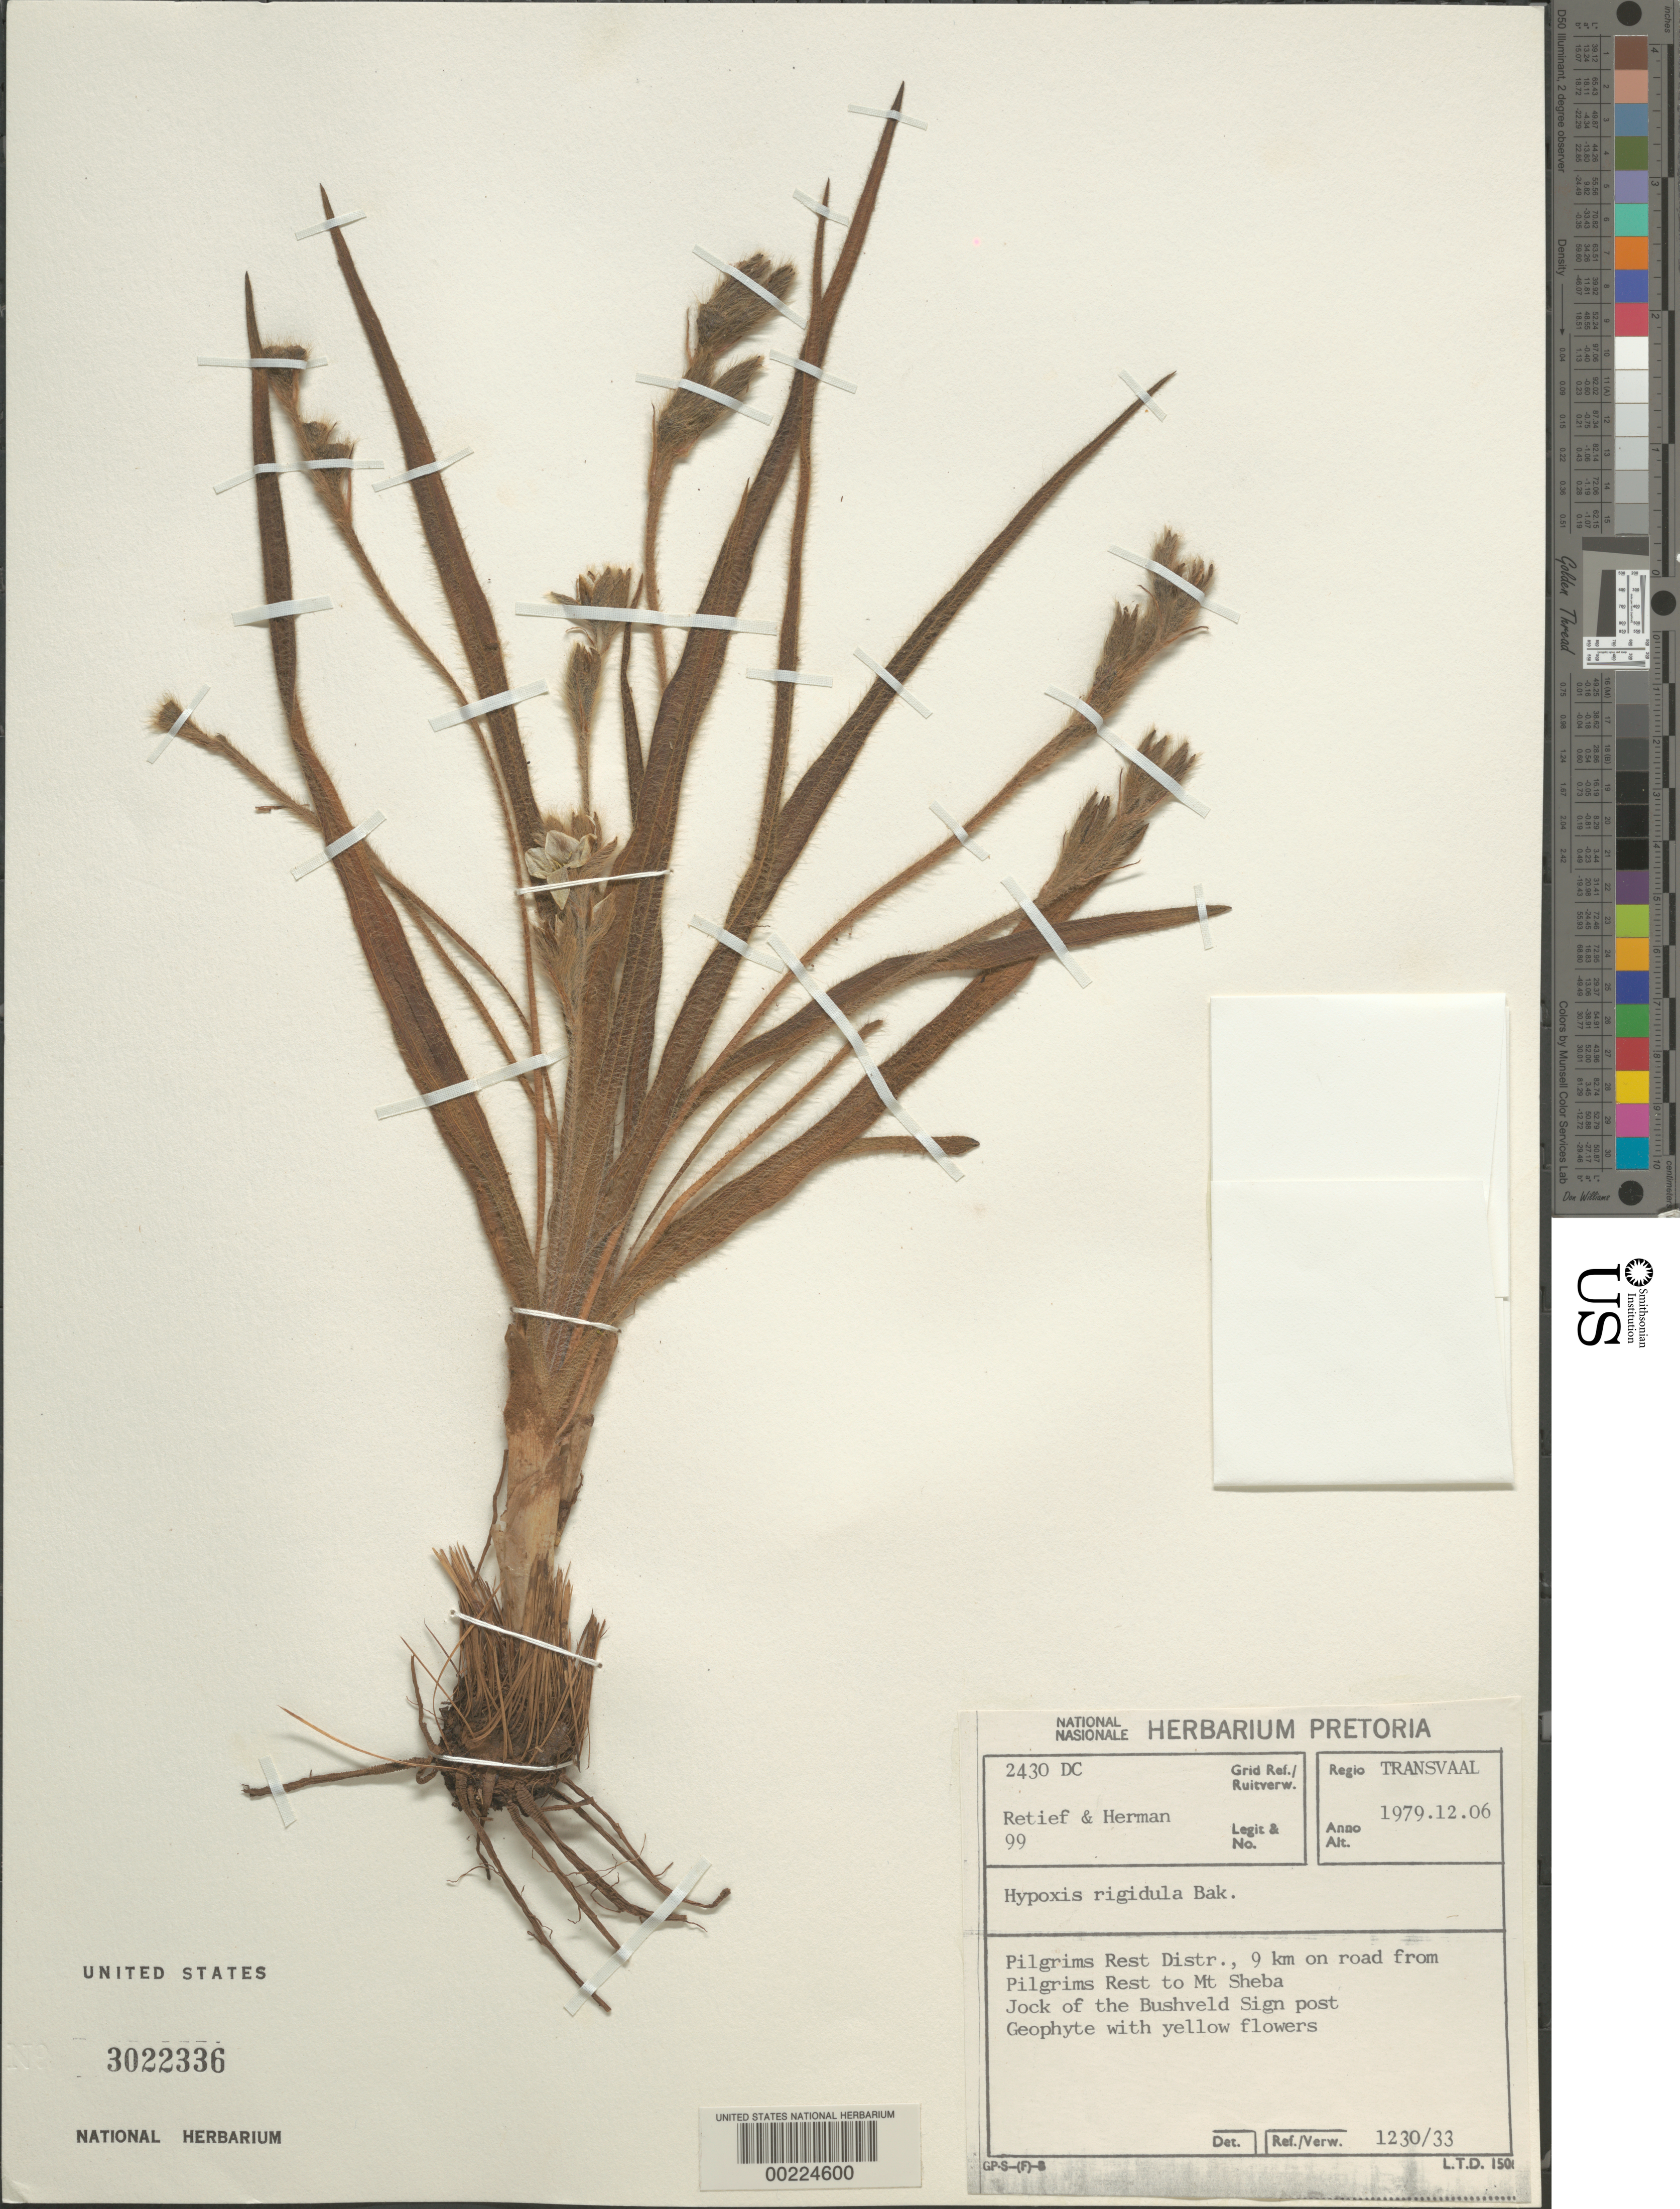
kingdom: Plantae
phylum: Tracheophyta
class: Liliopsida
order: Asparagales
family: Hypoxidaceae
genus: Hypoxis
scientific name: Hypoxis rigidula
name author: Baker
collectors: E. Retief & -. Herman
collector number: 2430 Dc / 99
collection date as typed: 12 Jun 1979 or 06 Dec 1979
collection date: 1979-06-12 or 1979-12-06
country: South Africa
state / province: Mpumalanga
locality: Pilgrims rest distr., 9 km on road from pilgrims rest to mt sheba, jock of the bushveld sign post. Transvaal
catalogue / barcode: US 3022336